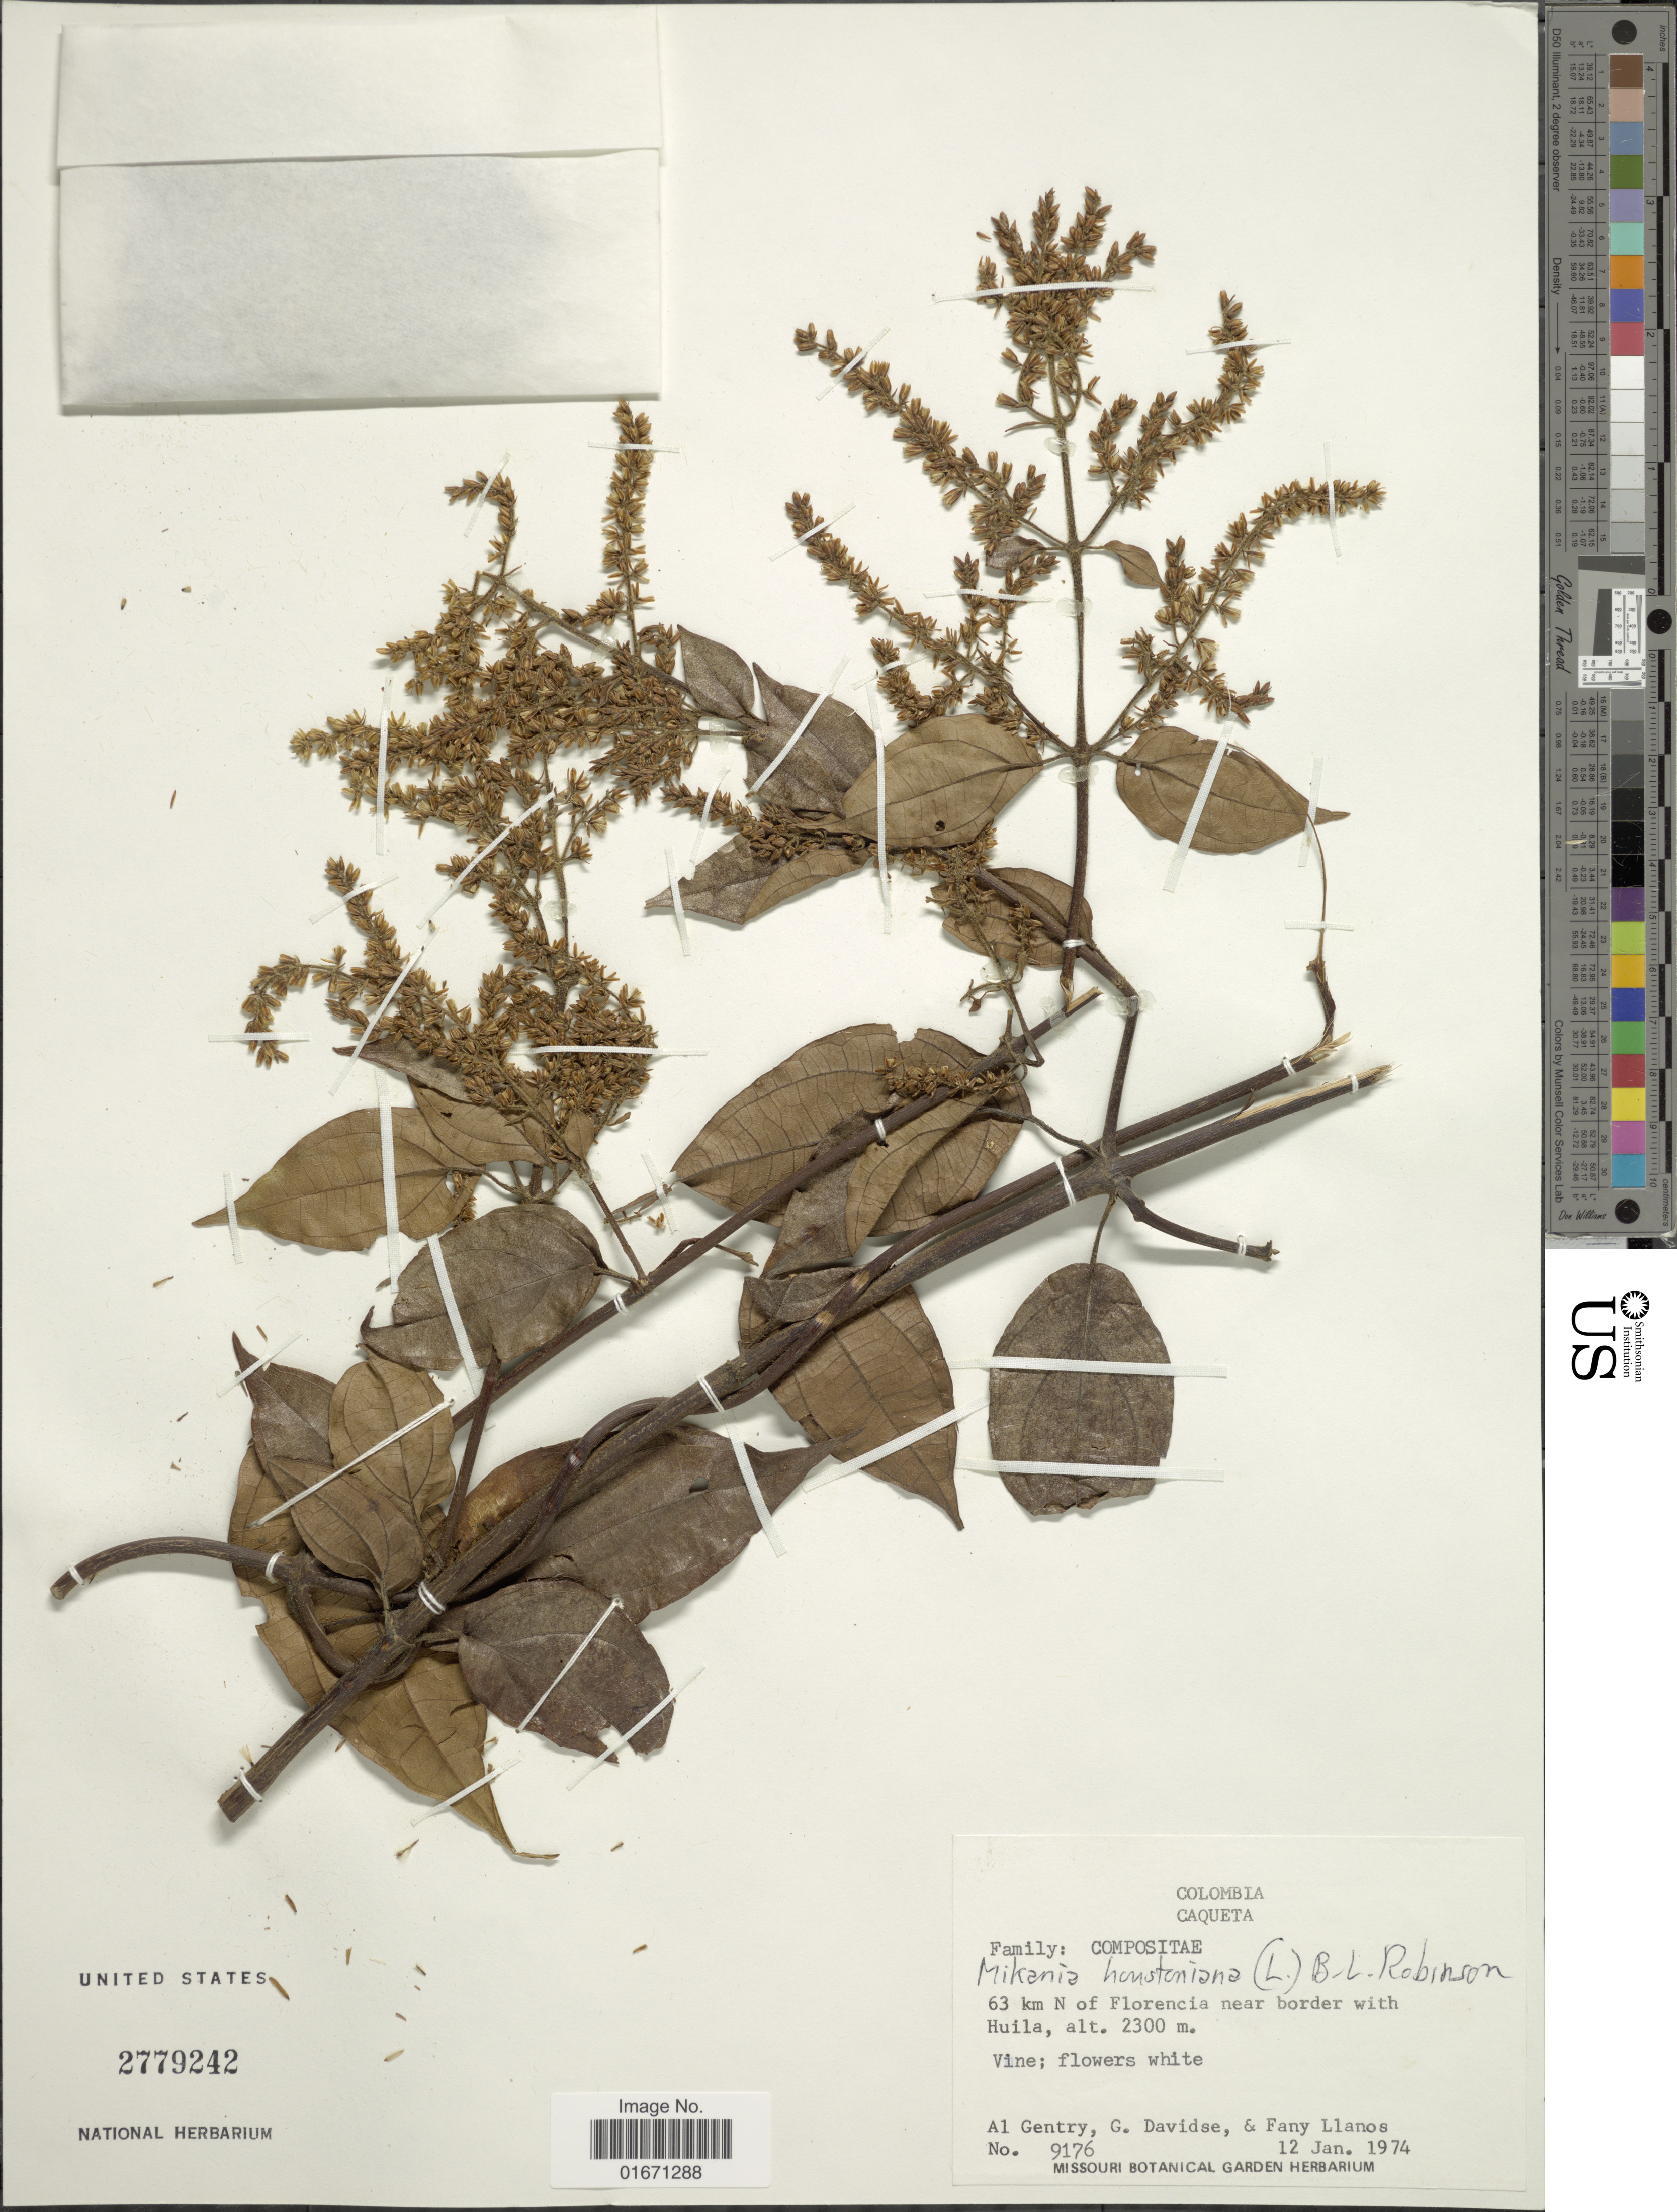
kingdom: Plantae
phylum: Tracheophyta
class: Magnoliopsida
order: Asterales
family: Asteraceae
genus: Mikania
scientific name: Mikania houstoniana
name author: (L.) B.L. Rob.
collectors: A. H. Gentry, G. Davidse & F. Llanos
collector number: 9176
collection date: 1974-01-12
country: Colombia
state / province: Caquetá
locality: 63 km N of Florencia near border with Huila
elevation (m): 2300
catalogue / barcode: US 2779242